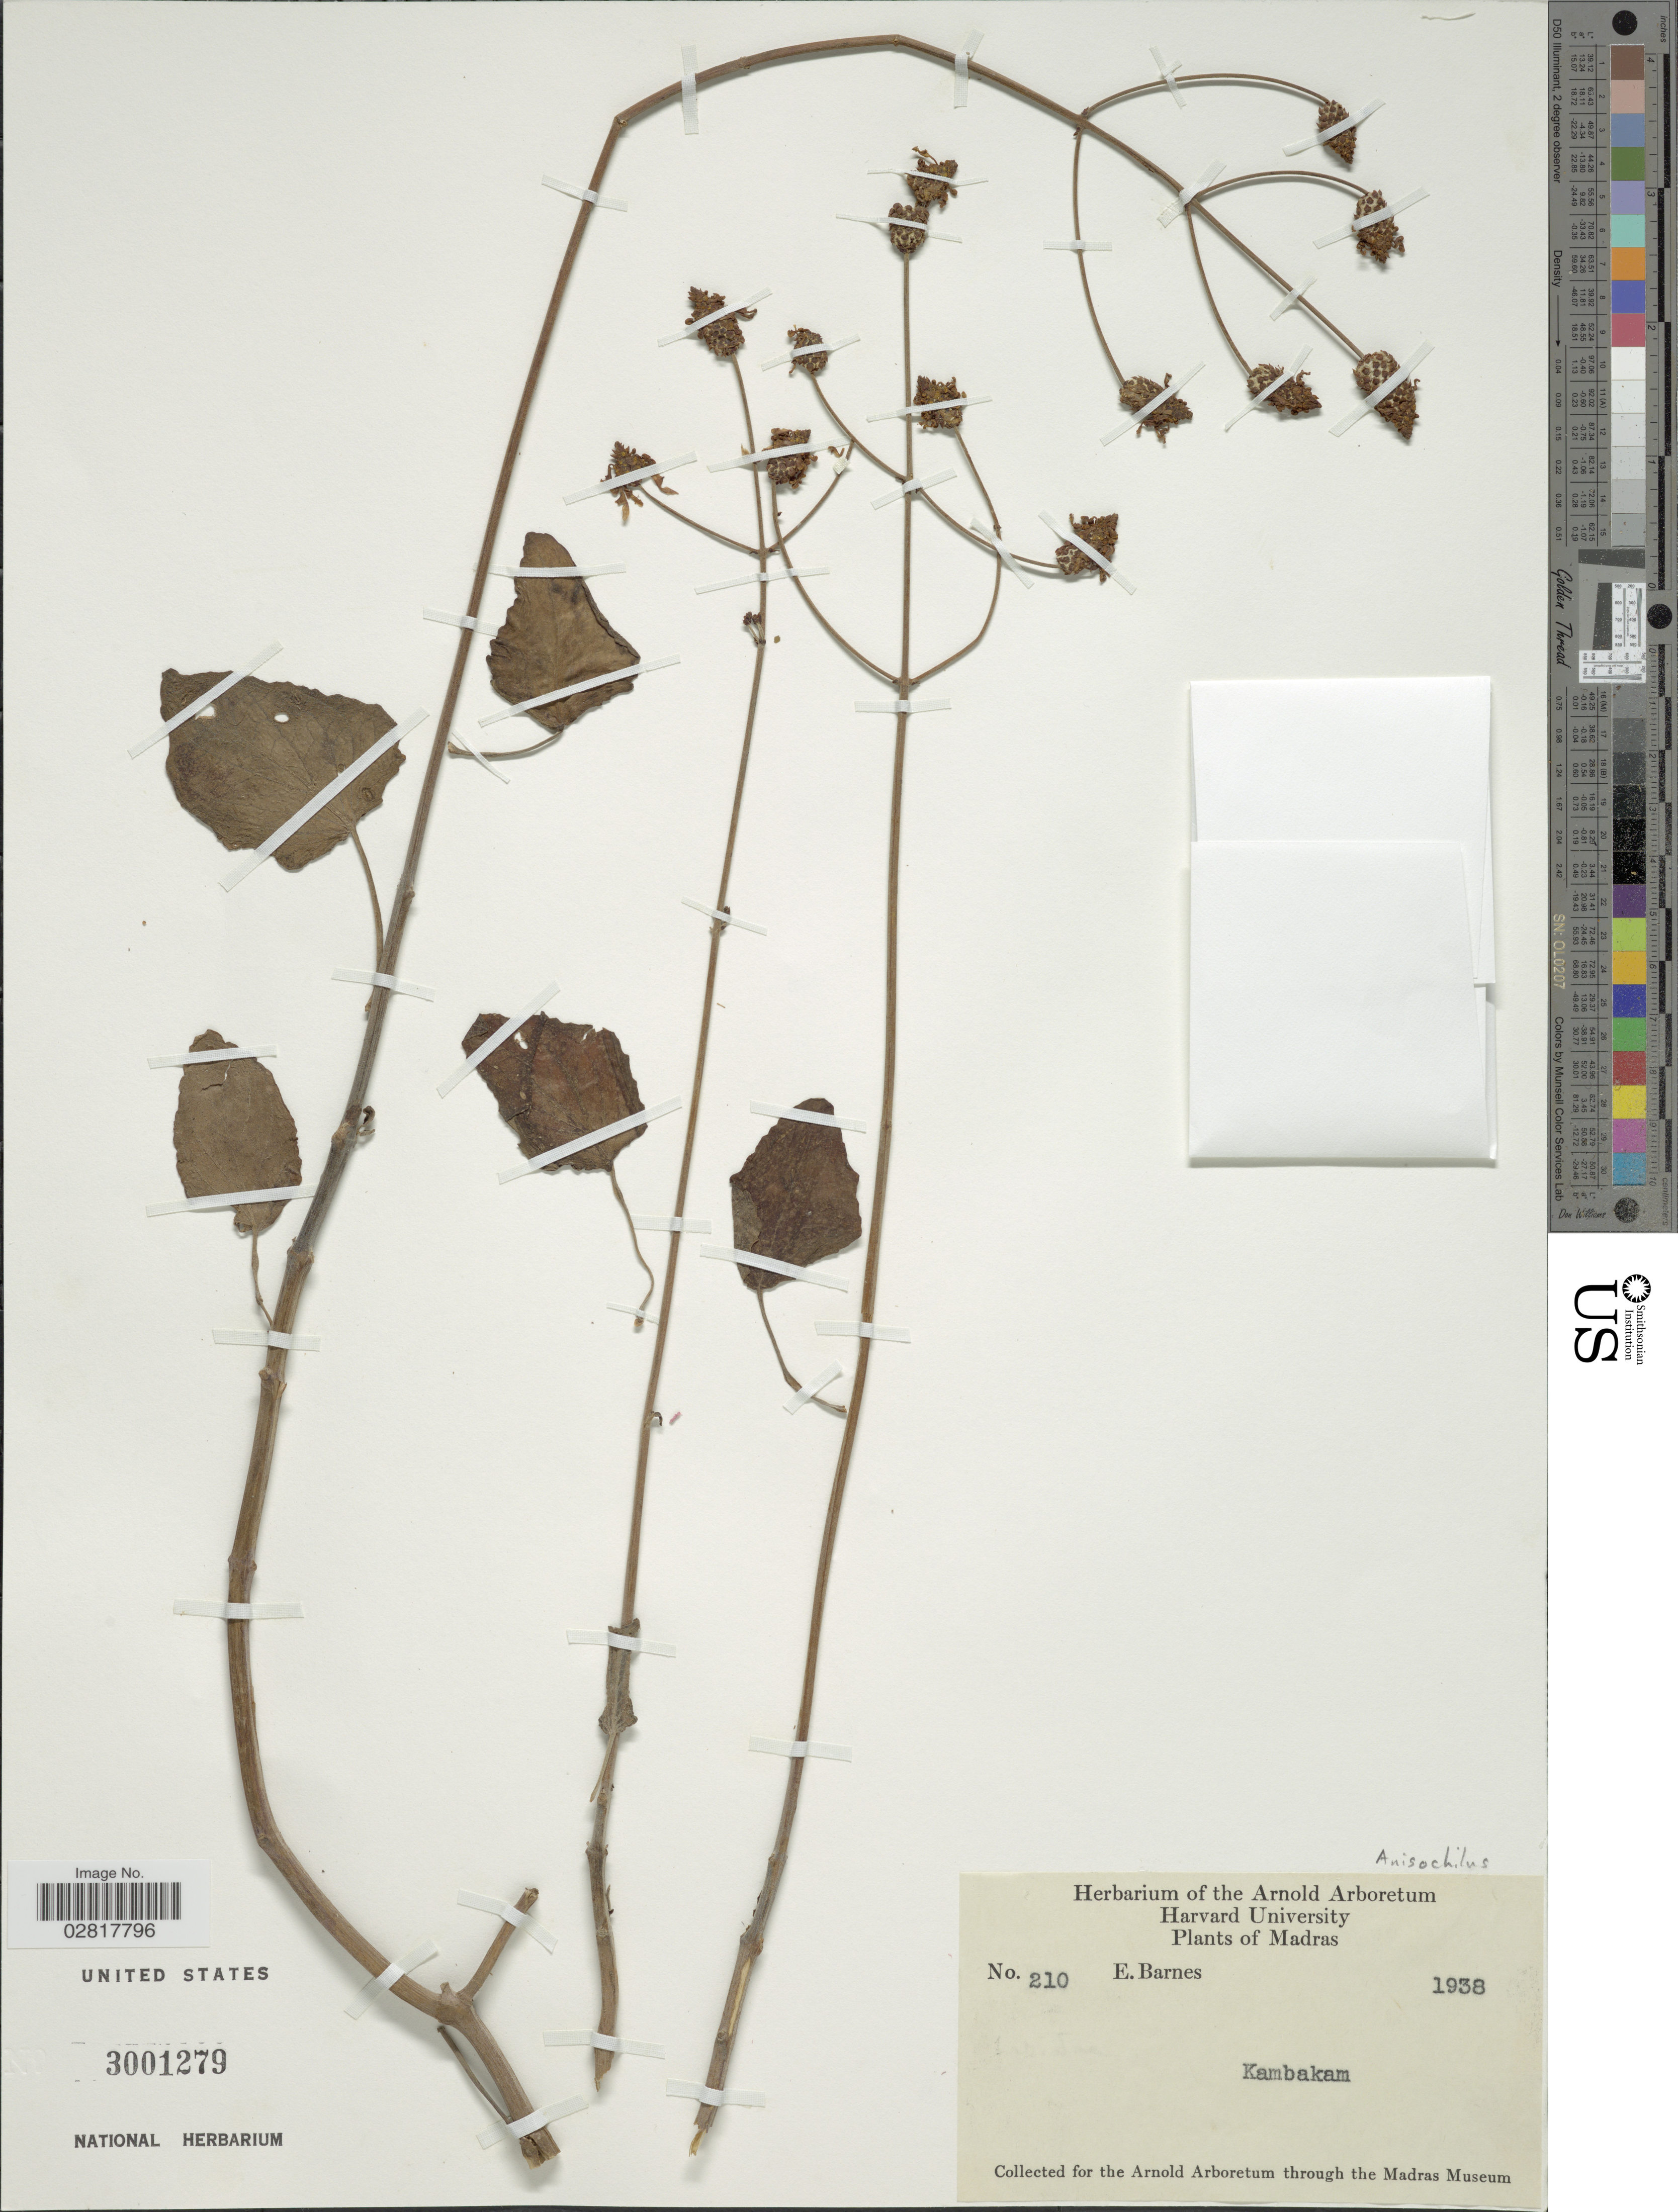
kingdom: Plantae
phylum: Tracheophyta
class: Magnoliopsida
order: Lamiales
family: Lamiaceae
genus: Anisochilus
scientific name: Anisochilus sp.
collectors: E. Barnes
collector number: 210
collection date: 1938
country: India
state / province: Karnataka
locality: Madras, Kambakan.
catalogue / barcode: US 3001279